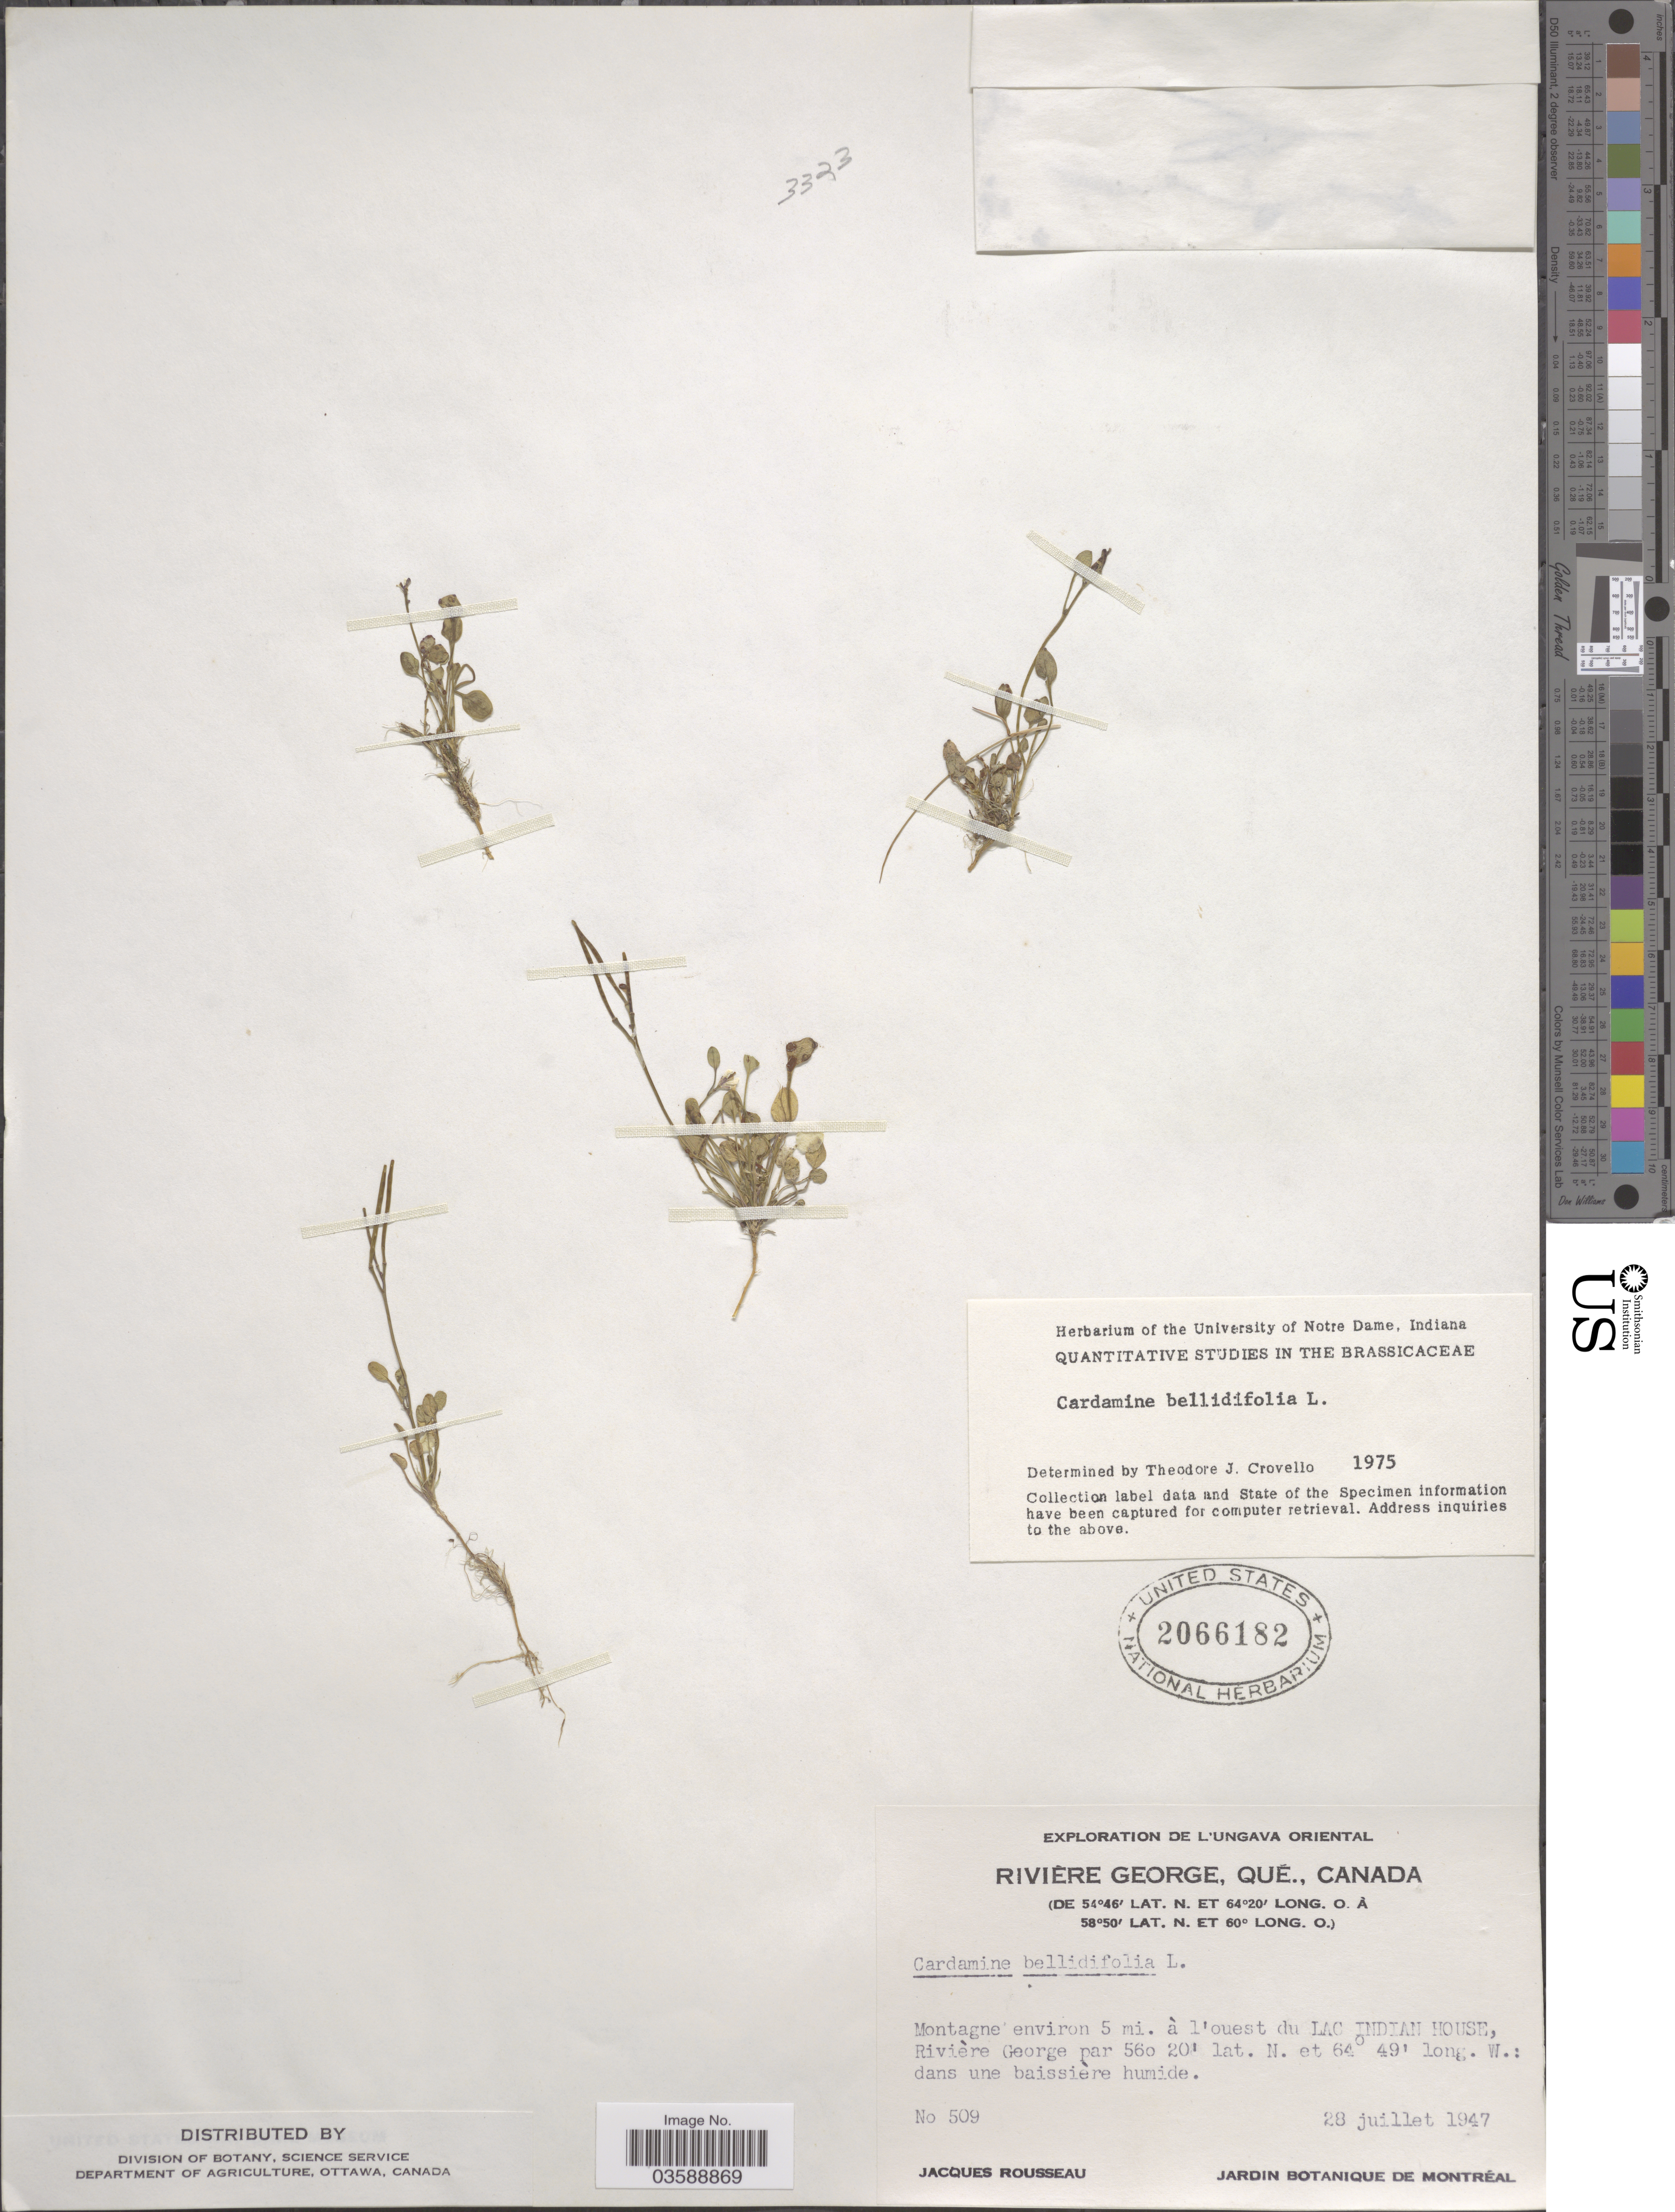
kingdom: Plantae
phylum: Tracheophyta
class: Magnoliopsida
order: Brassicales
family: Brassicaceae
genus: Cardamine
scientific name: Cardamine bellidifolia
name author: L.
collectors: J. Rousseau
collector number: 509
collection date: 1947-07-28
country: Canada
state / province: Quebec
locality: Ungava Oriental. Riviére George. Montagne environ 5 mi. à l'ouest du Lac Indian House, Rivière George.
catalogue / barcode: US 2066182